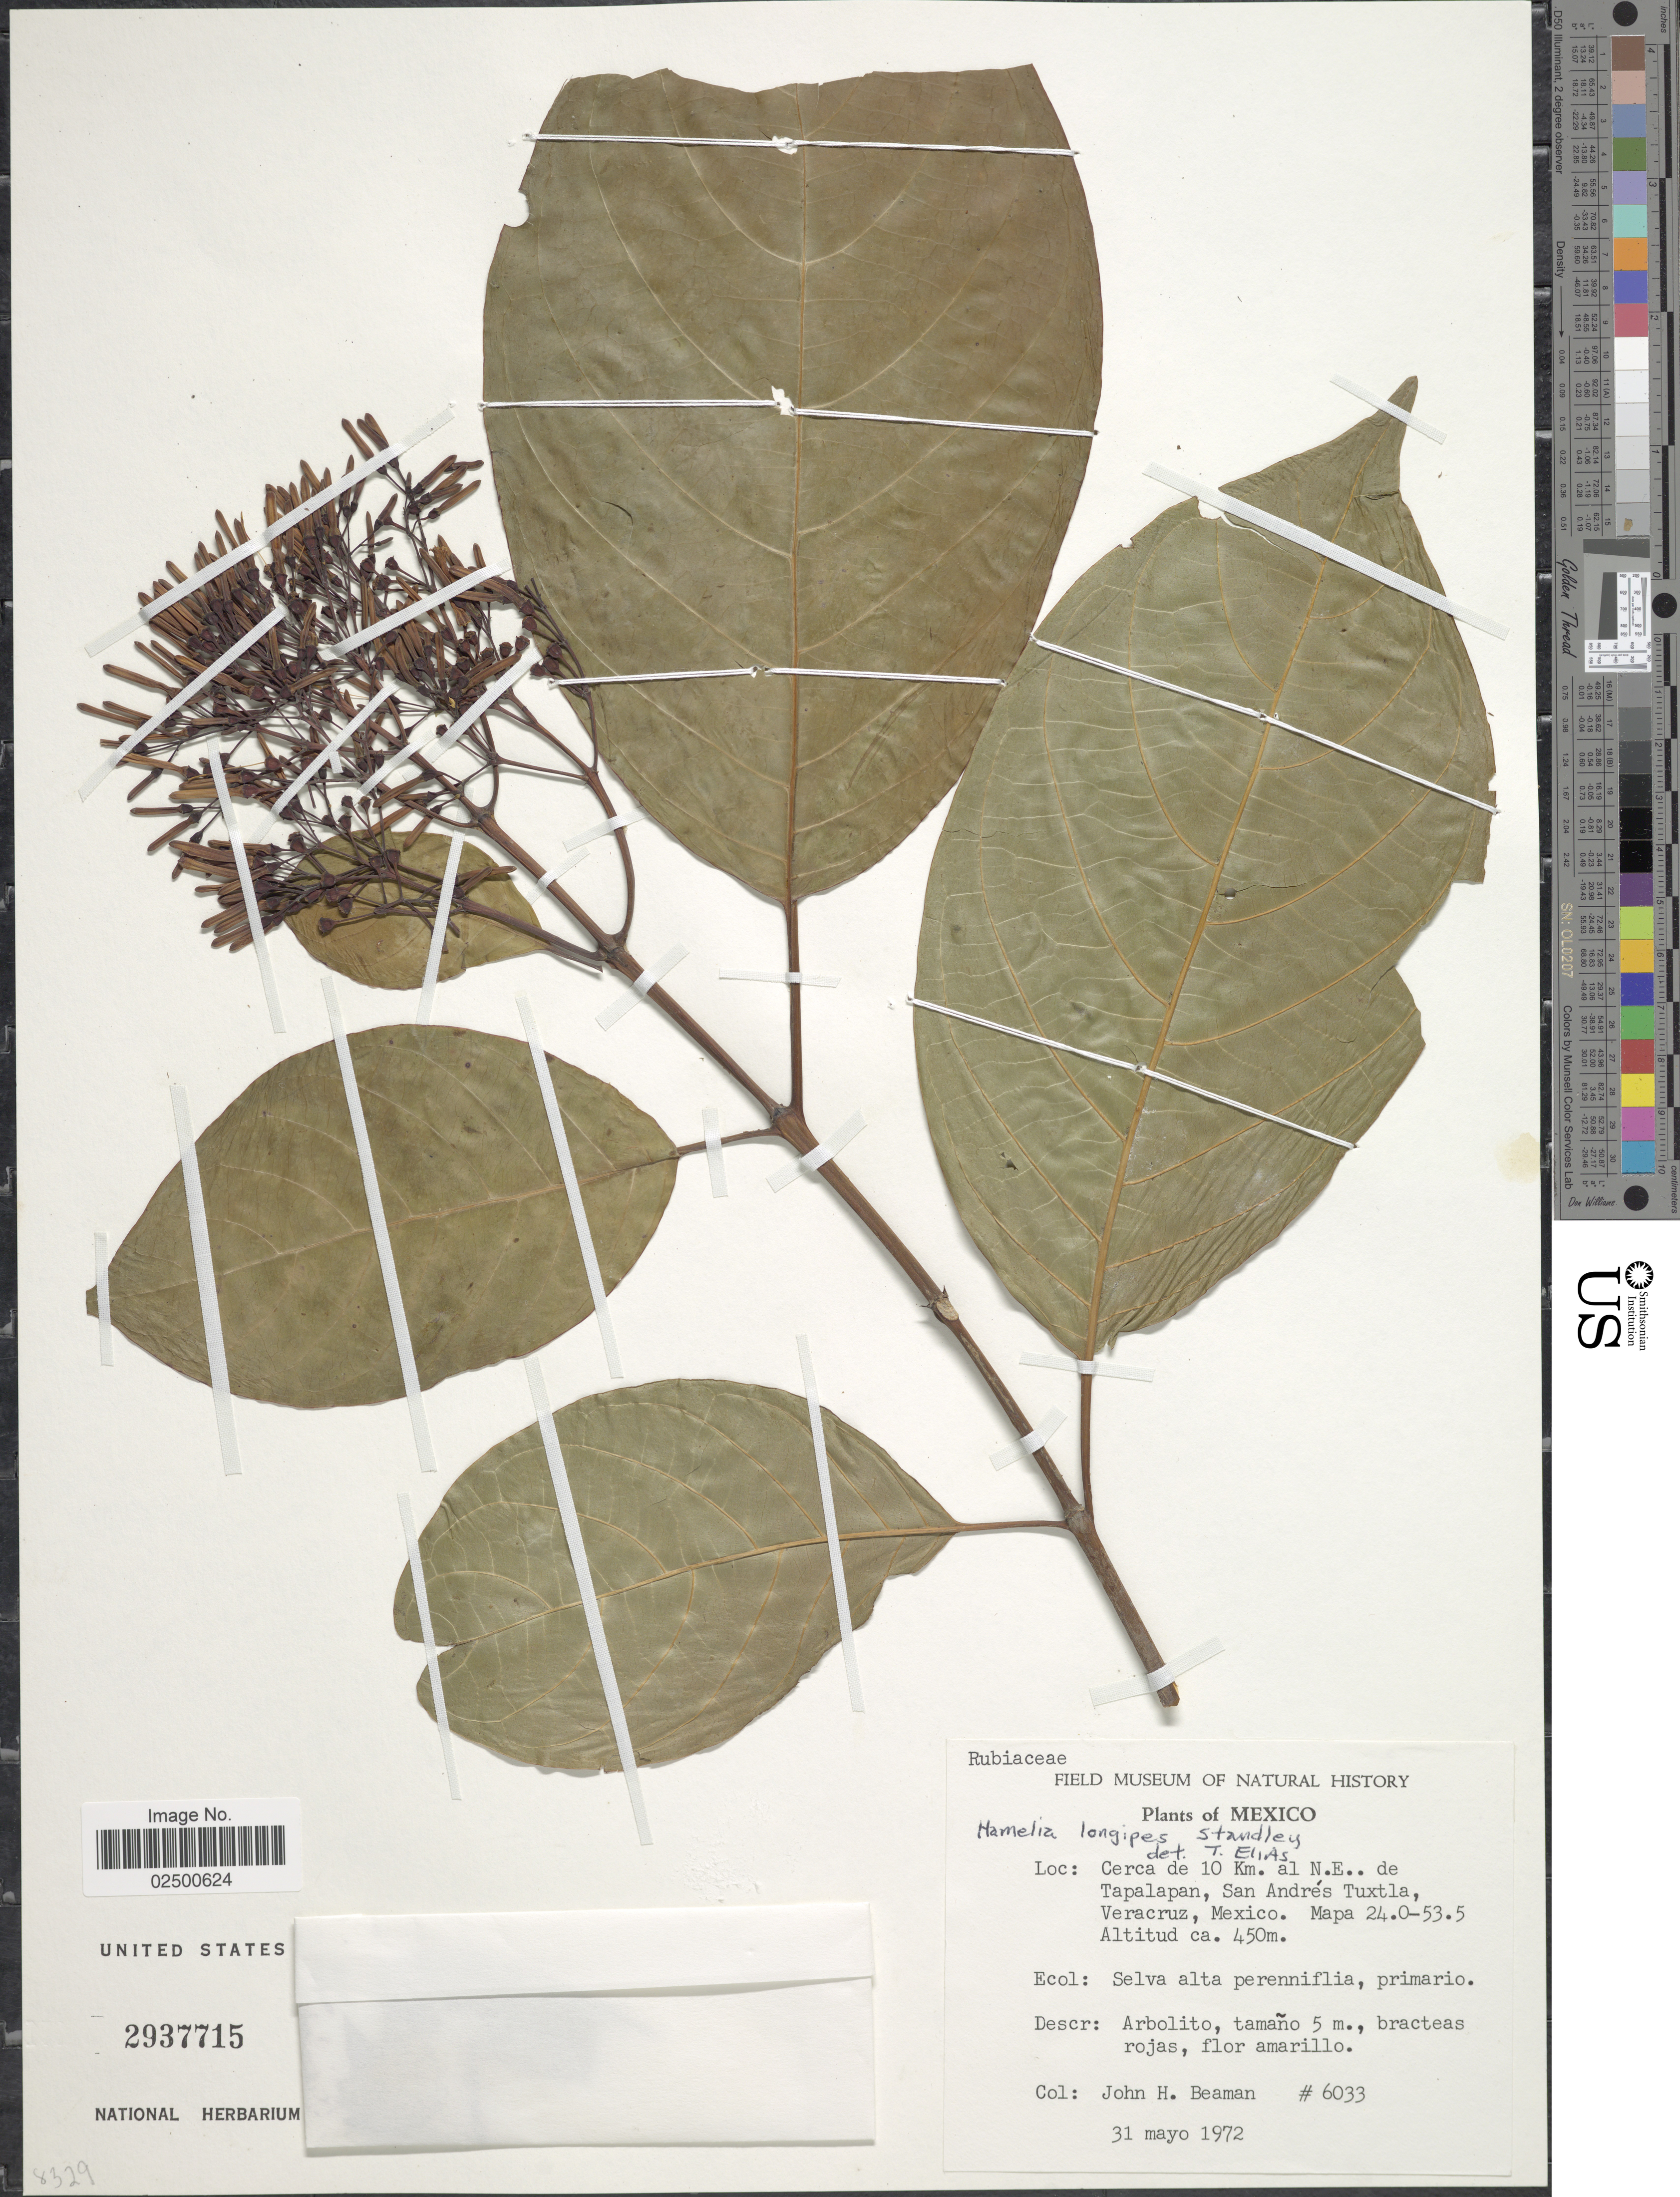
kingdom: Plantae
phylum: Tracheophyta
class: Magnoliopsida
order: Gentianales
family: Rubiaceae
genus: Hamelia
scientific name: Hamelia longipes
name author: Standl.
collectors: J. H. Beaman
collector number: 6033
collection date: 1972-05-31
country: Mexico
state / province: Veracruz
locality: Cerca de 10 Km. al N.E.. de Tapalapan, San Andres Tuxtla, Veracruz.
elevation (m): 450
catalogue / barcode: US 2937715